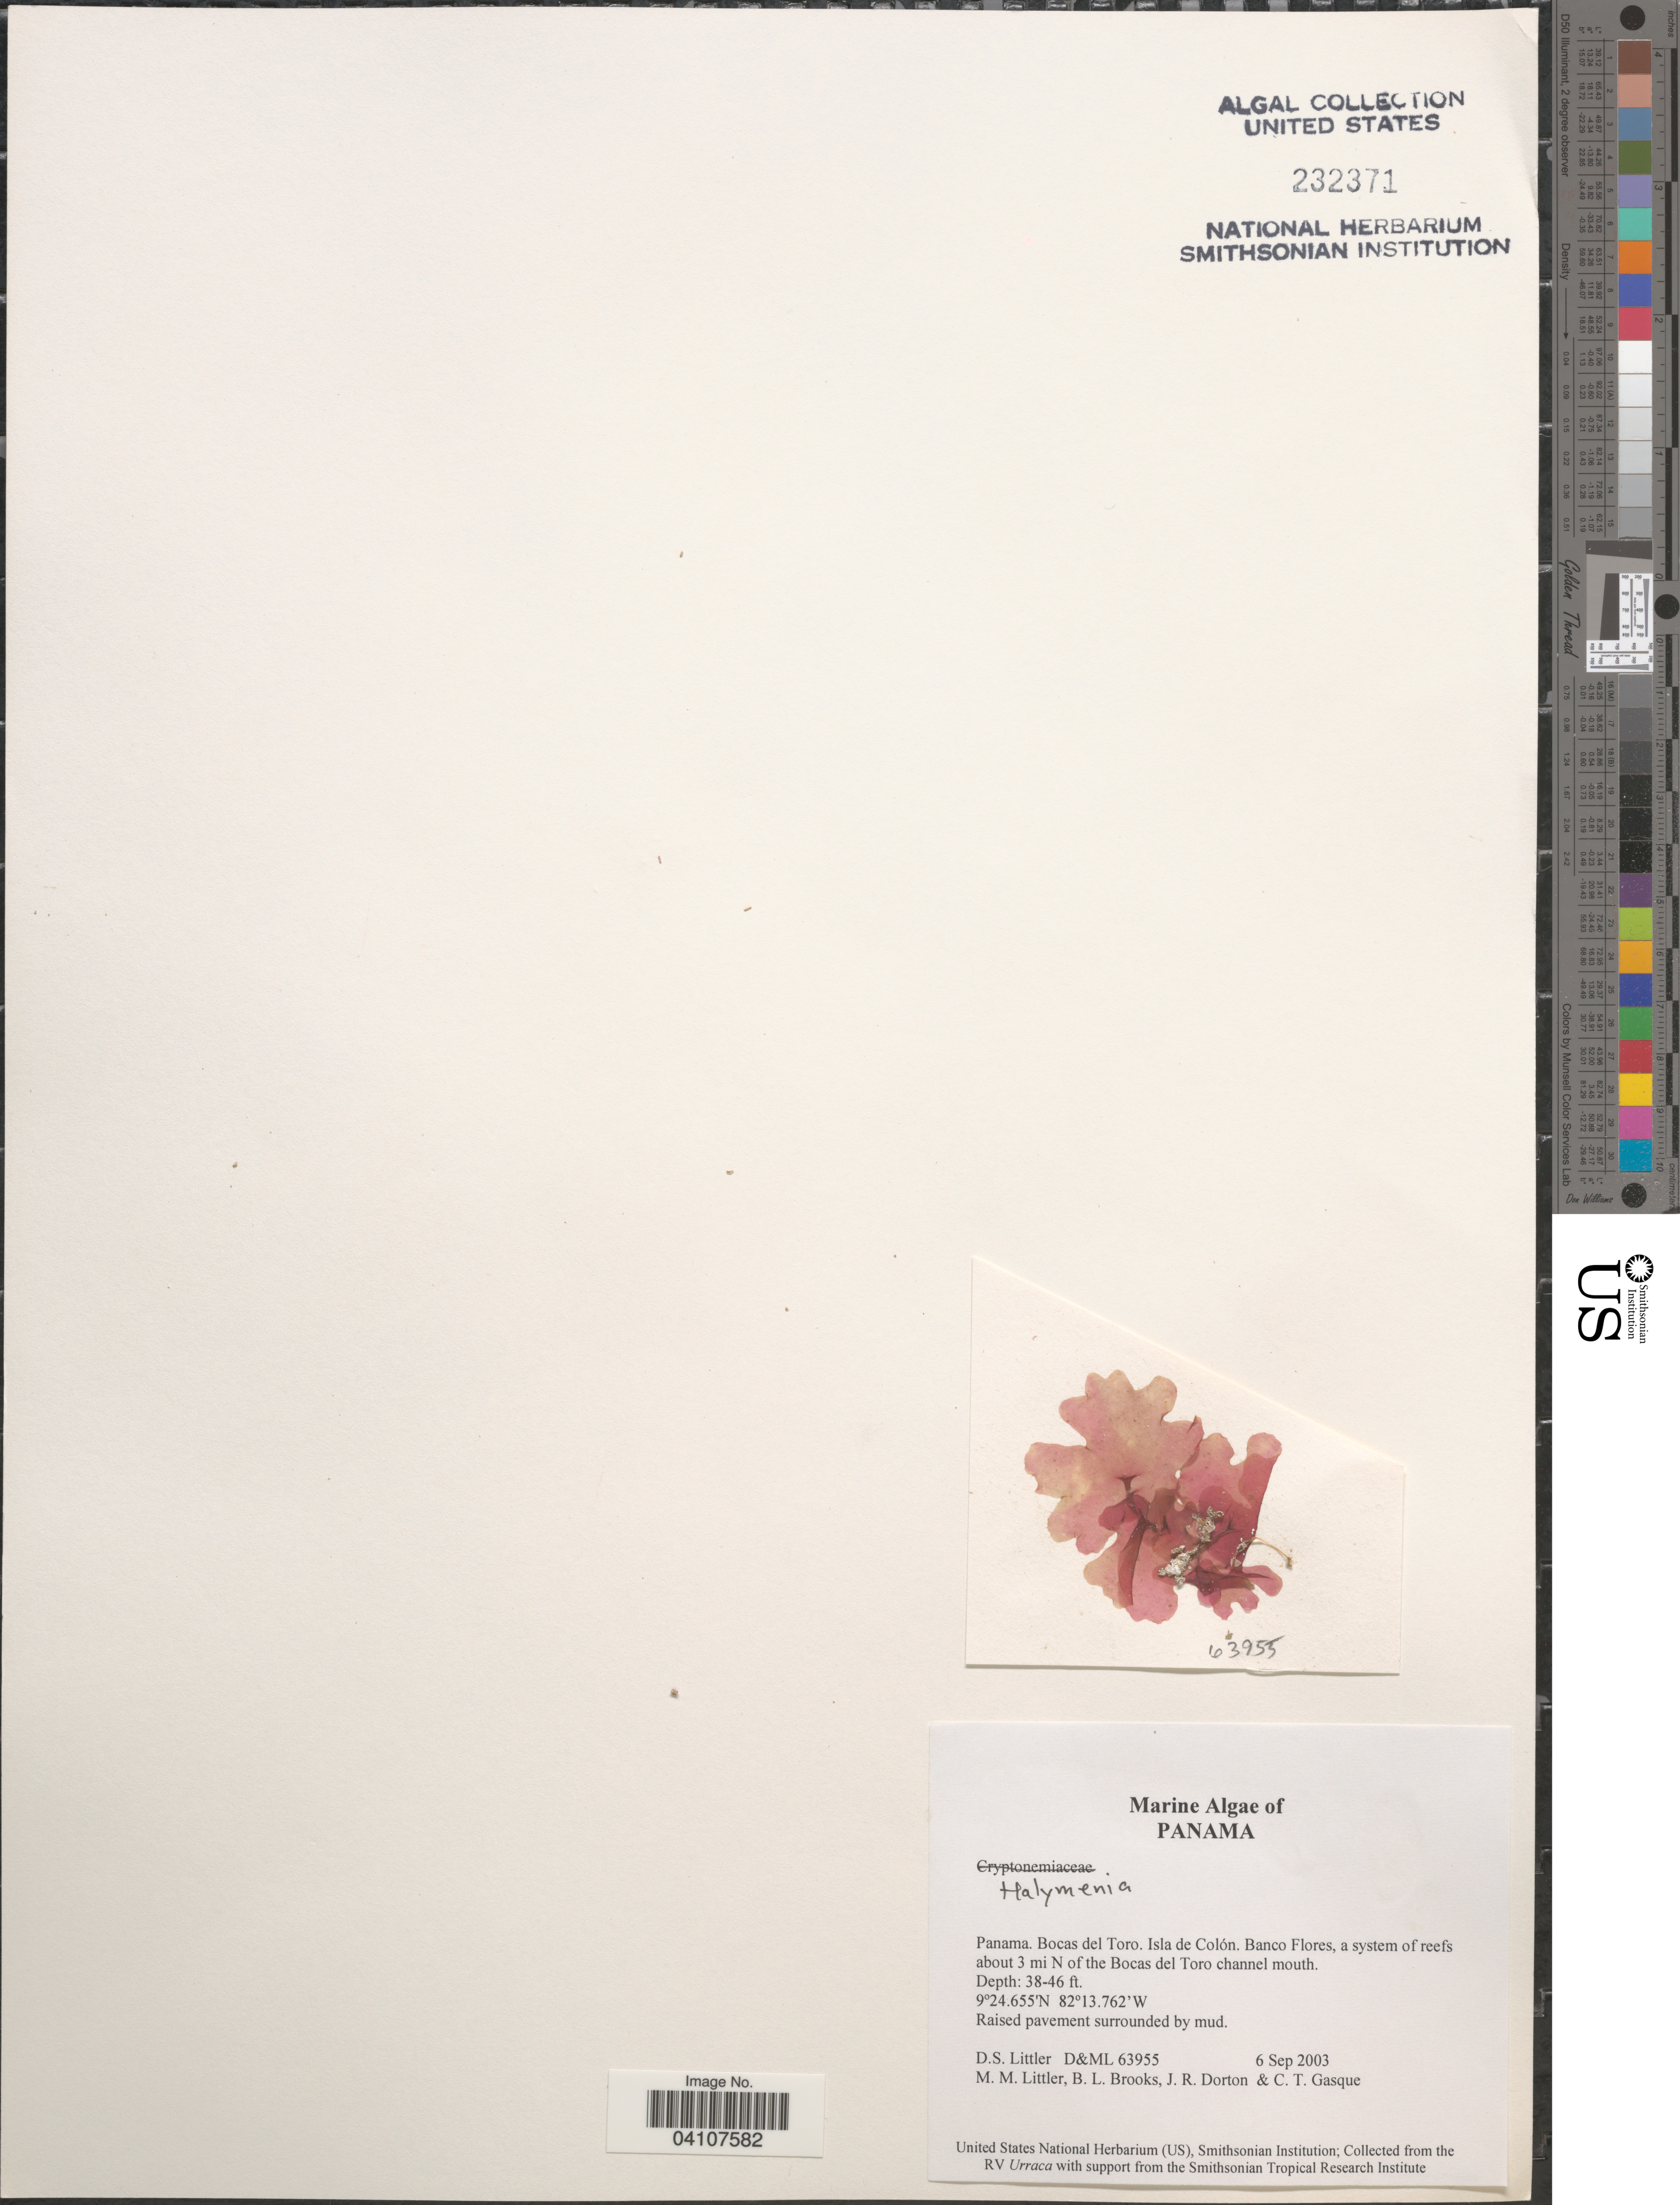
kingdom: Plantae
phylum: Rhodophyta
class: Florideophyceae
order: Rhodymeniales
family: Hymenocladiaceae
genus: Asteromenia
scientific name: Asteromenia peltata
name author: (W.R. Taylor) Huisman & A.J.K. Millar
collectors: D. S. Littler, B. Brooks, J. Dorton & C. Gasque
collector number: D&ML63955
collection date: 2003-09-06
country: Panama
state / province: Bocas del Toro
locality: Isla de Colón. Banco Flores, a system of reefs about 3 mi N of the Bocas del Toro channel mouth.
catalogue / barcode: US 232371